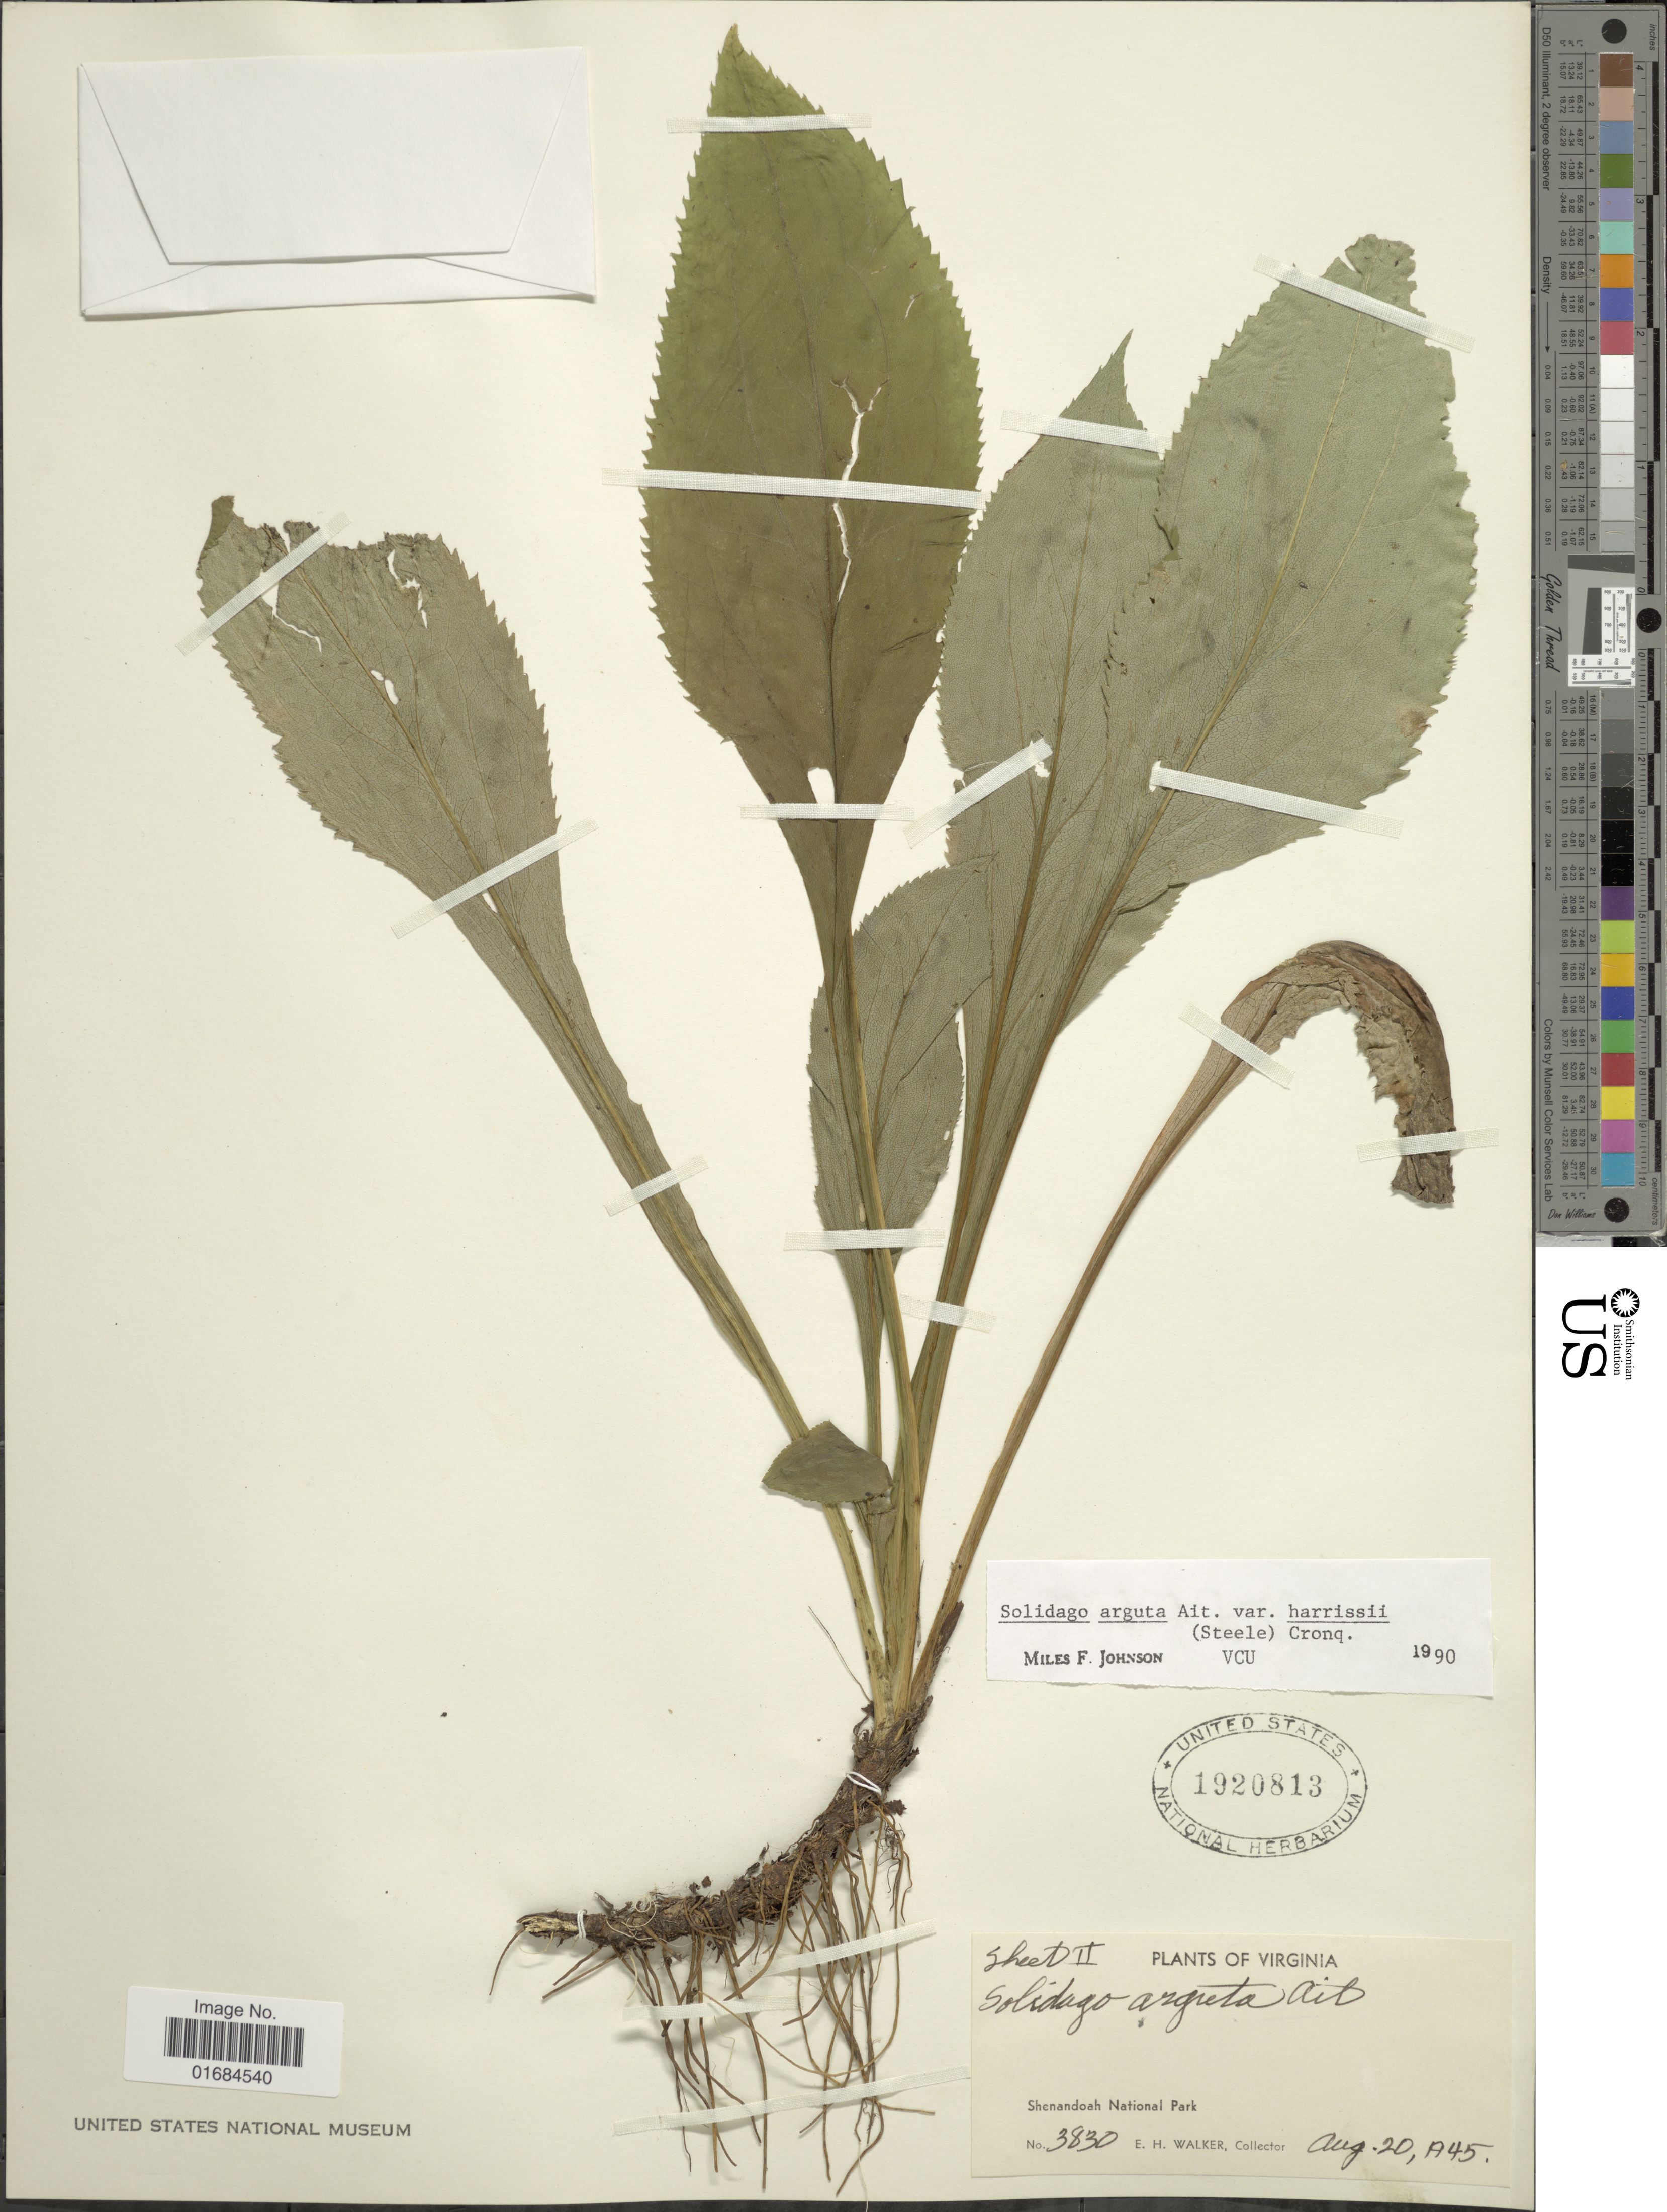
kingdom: Plantae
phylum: Tracheophyta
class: Magnoliopsida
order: Asterales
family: Asteraceae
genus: Solidago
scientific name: Solidago arguta var. harrisii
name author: (E.S. Steele) Cronq.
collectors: E. H. Walker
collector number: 3830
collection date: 1945-08-20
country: United States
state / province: Virginia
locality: Shenandoah National Park.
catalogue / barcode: US 1920813